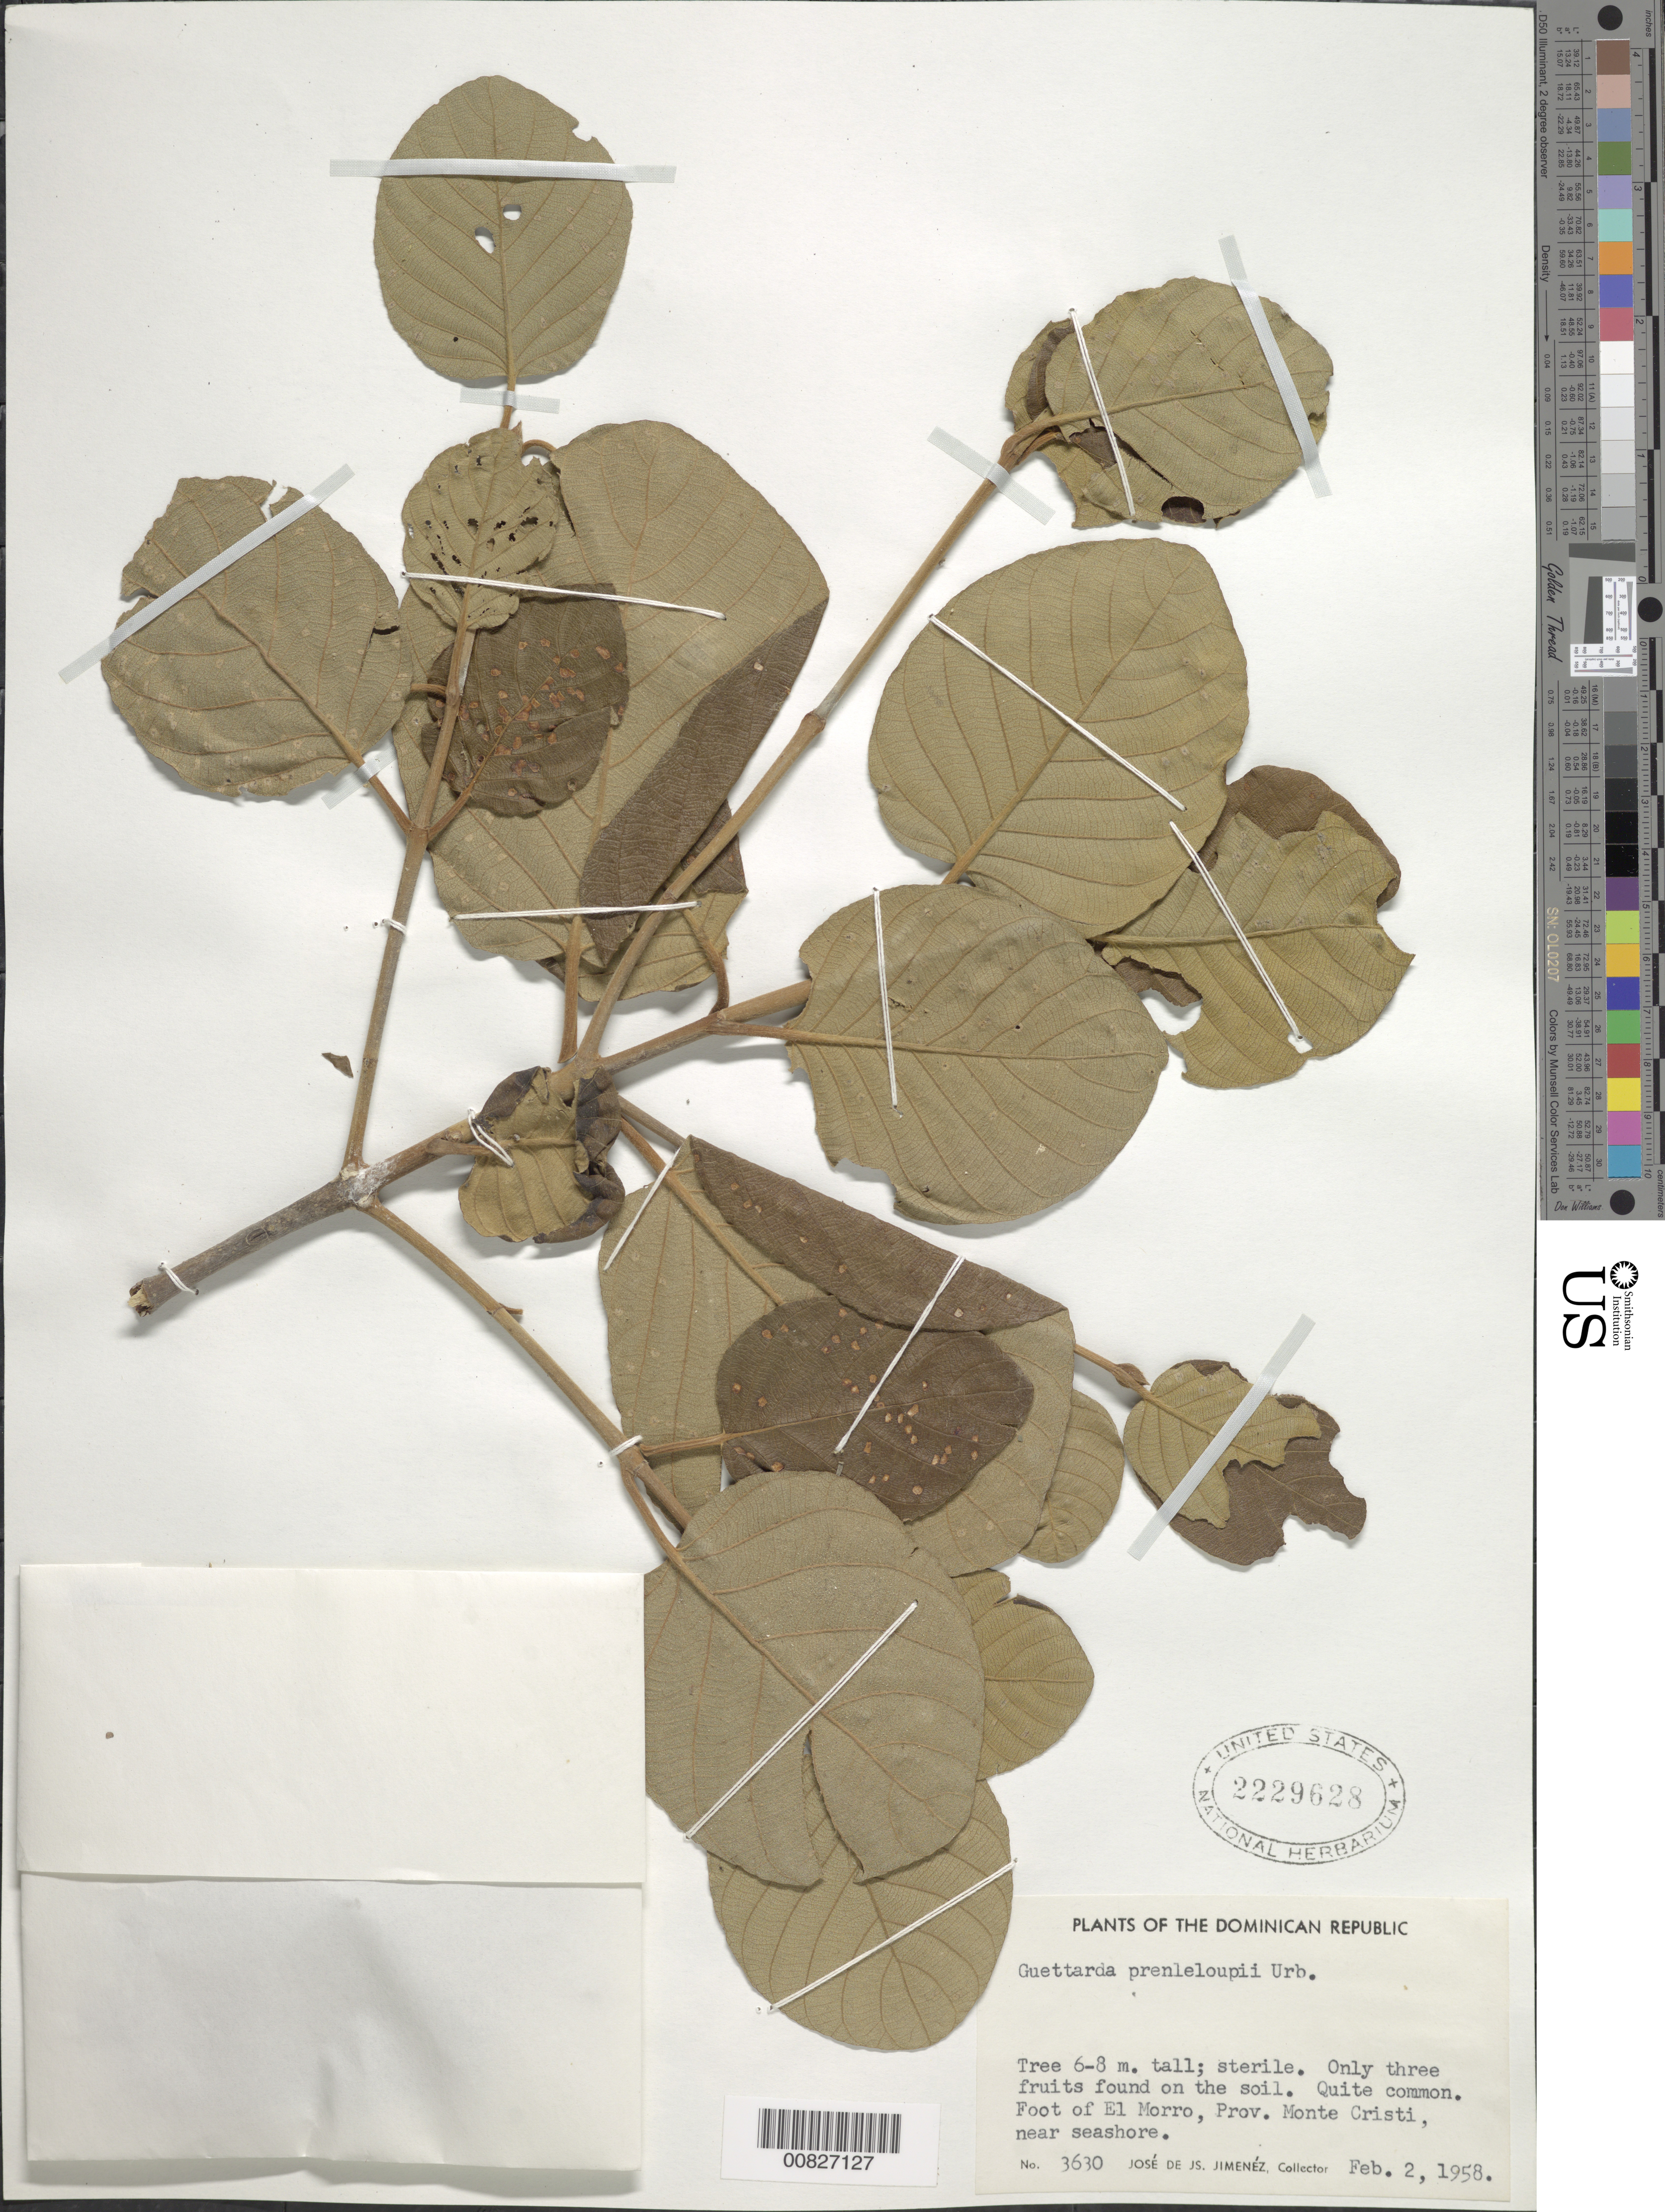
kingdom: Plantae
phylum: Tracheophyta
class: Magnoliopsida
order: Gentianales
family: Rubiaceae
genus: Guettarda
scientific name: Guettarda prenleloupii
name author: Urb.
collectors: J. J. Jiménez Almonte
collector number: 3630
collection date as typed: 02 Feb 1958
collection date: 1958-02-02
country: Dominican Republic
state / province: Monte Cristi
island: Hispaniola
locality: Foot of El Morro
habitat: Near seashore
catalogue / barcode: US 2229628